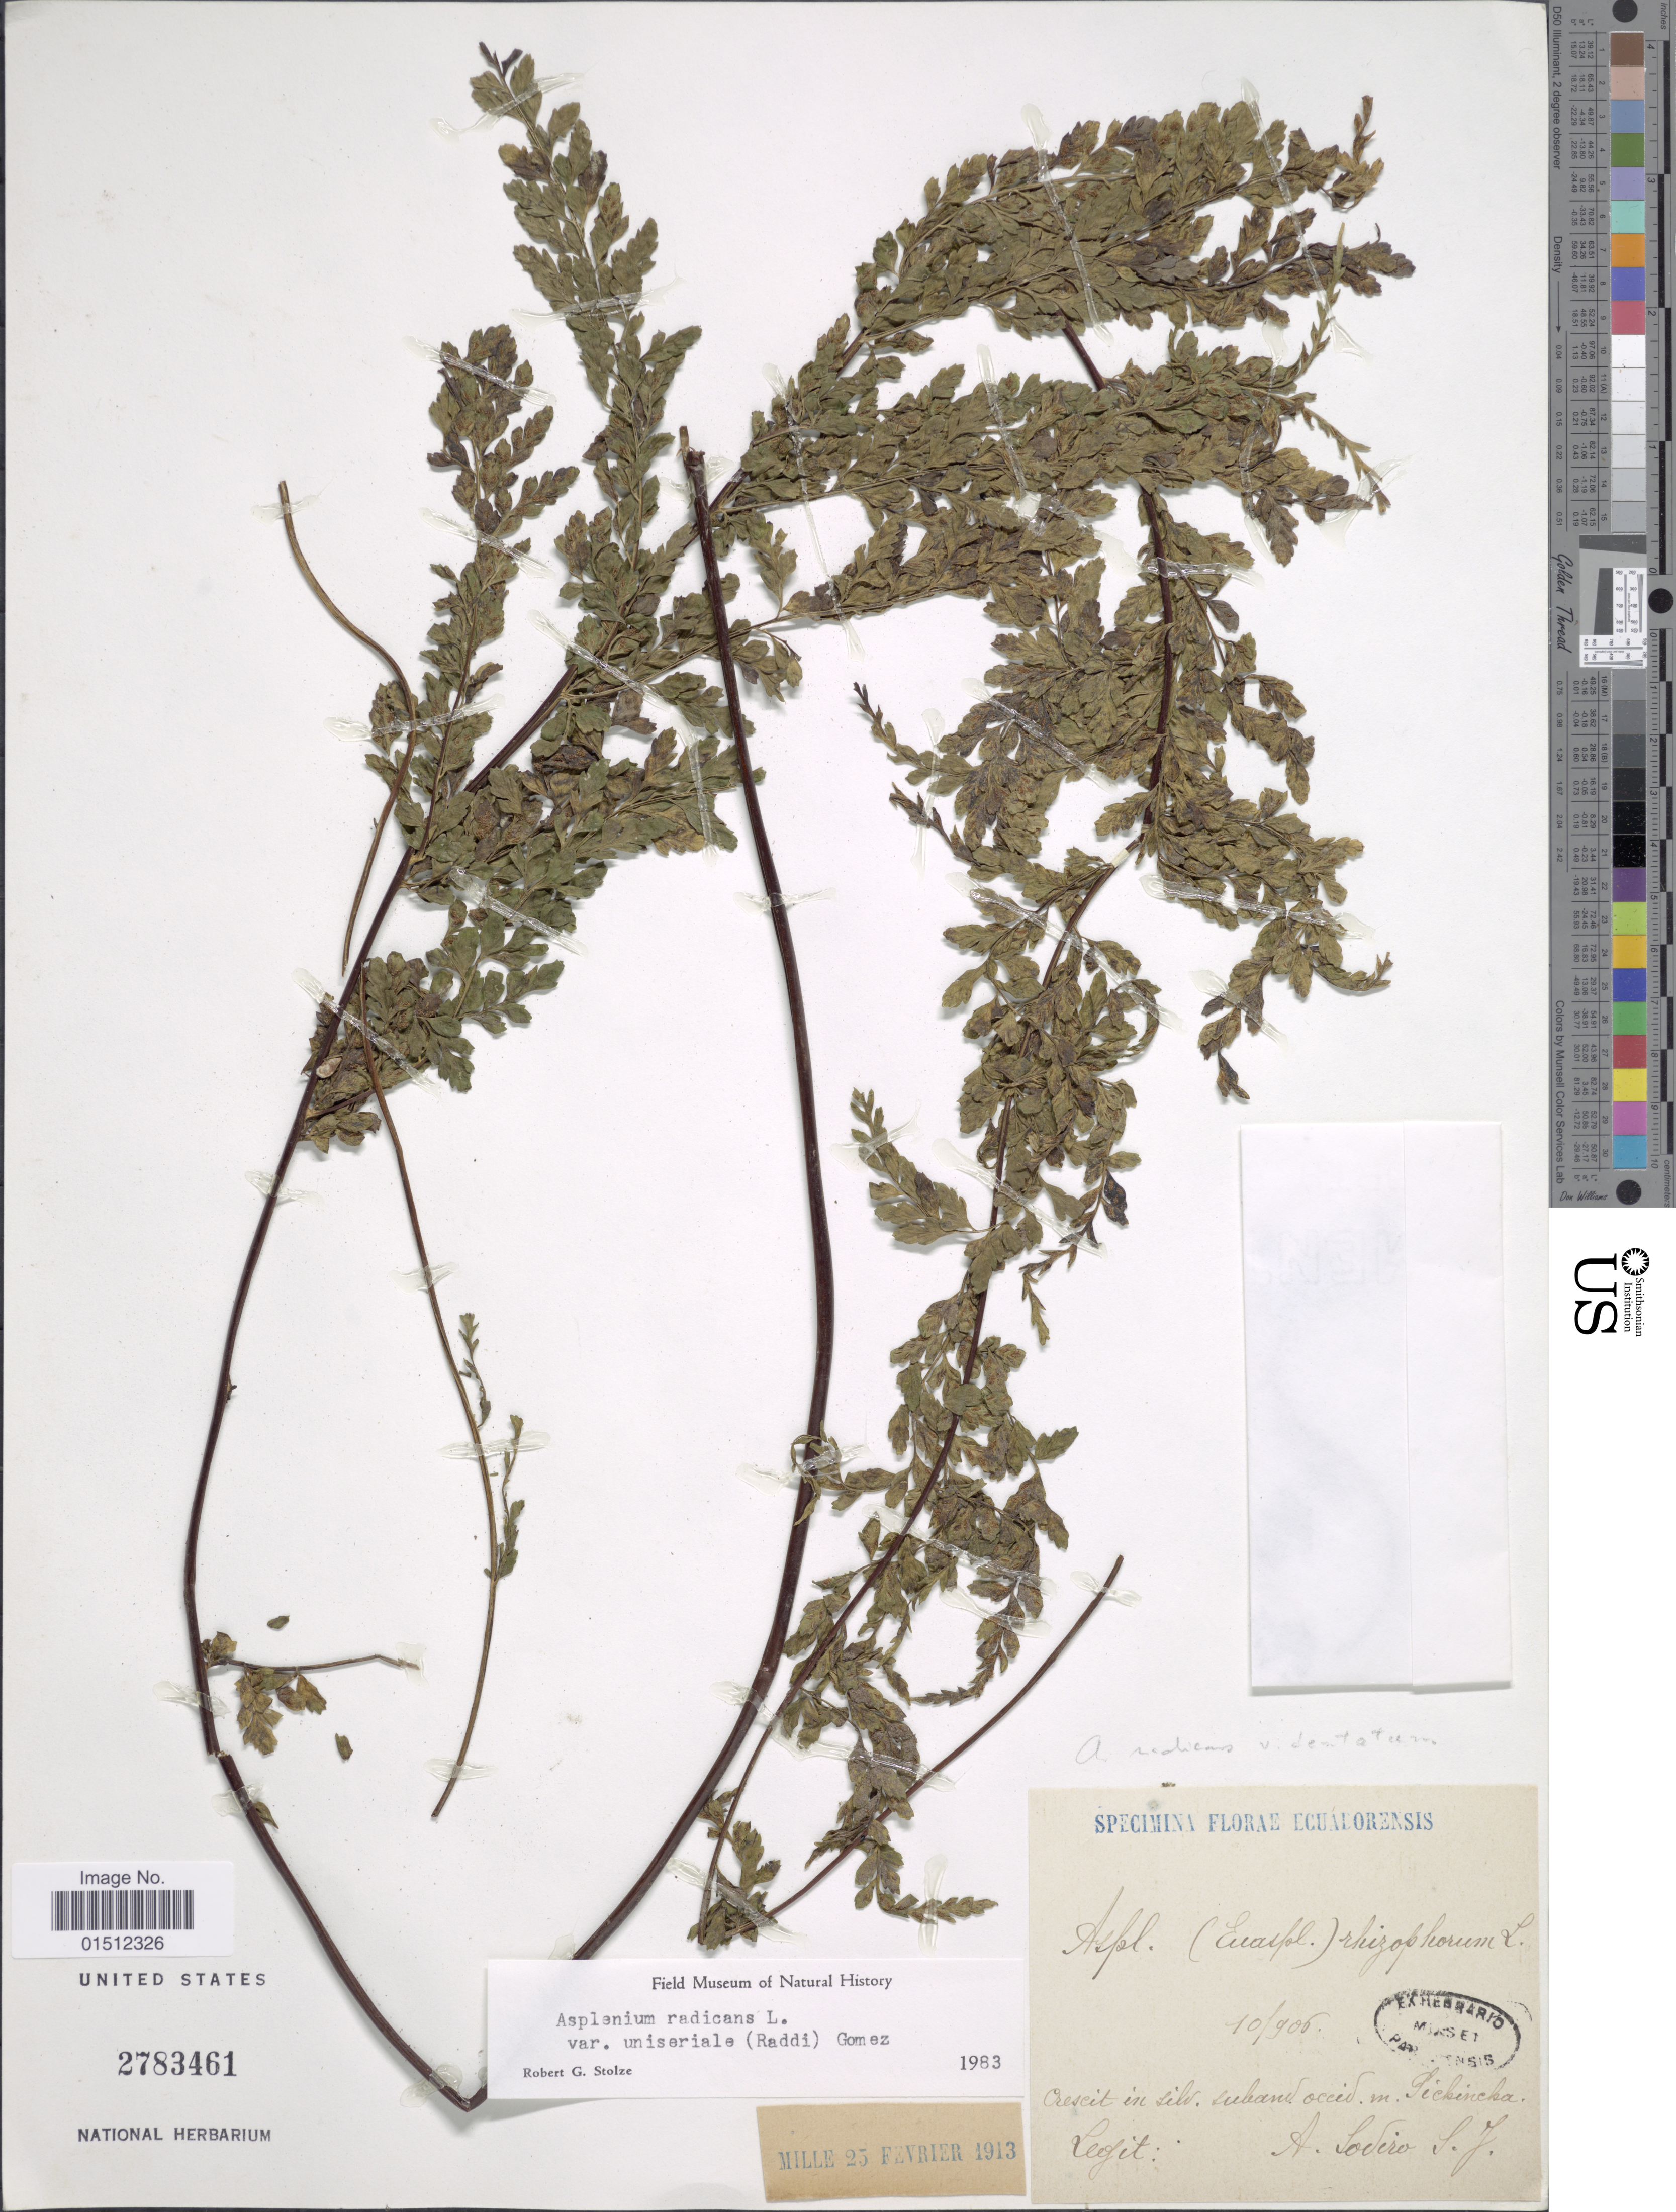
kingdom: Plantae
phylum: Tracheophyta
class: Polypodiopsida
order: Polypodiales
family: Aspleniaceae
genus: Asplenium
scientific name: Asplenium radicans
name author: L.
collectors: A. Sodiro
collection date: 1906-10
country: Ecuador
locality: Ecuadorenses. Cresit in silv. suband occid in Sichincha.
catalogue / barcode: US 2783461